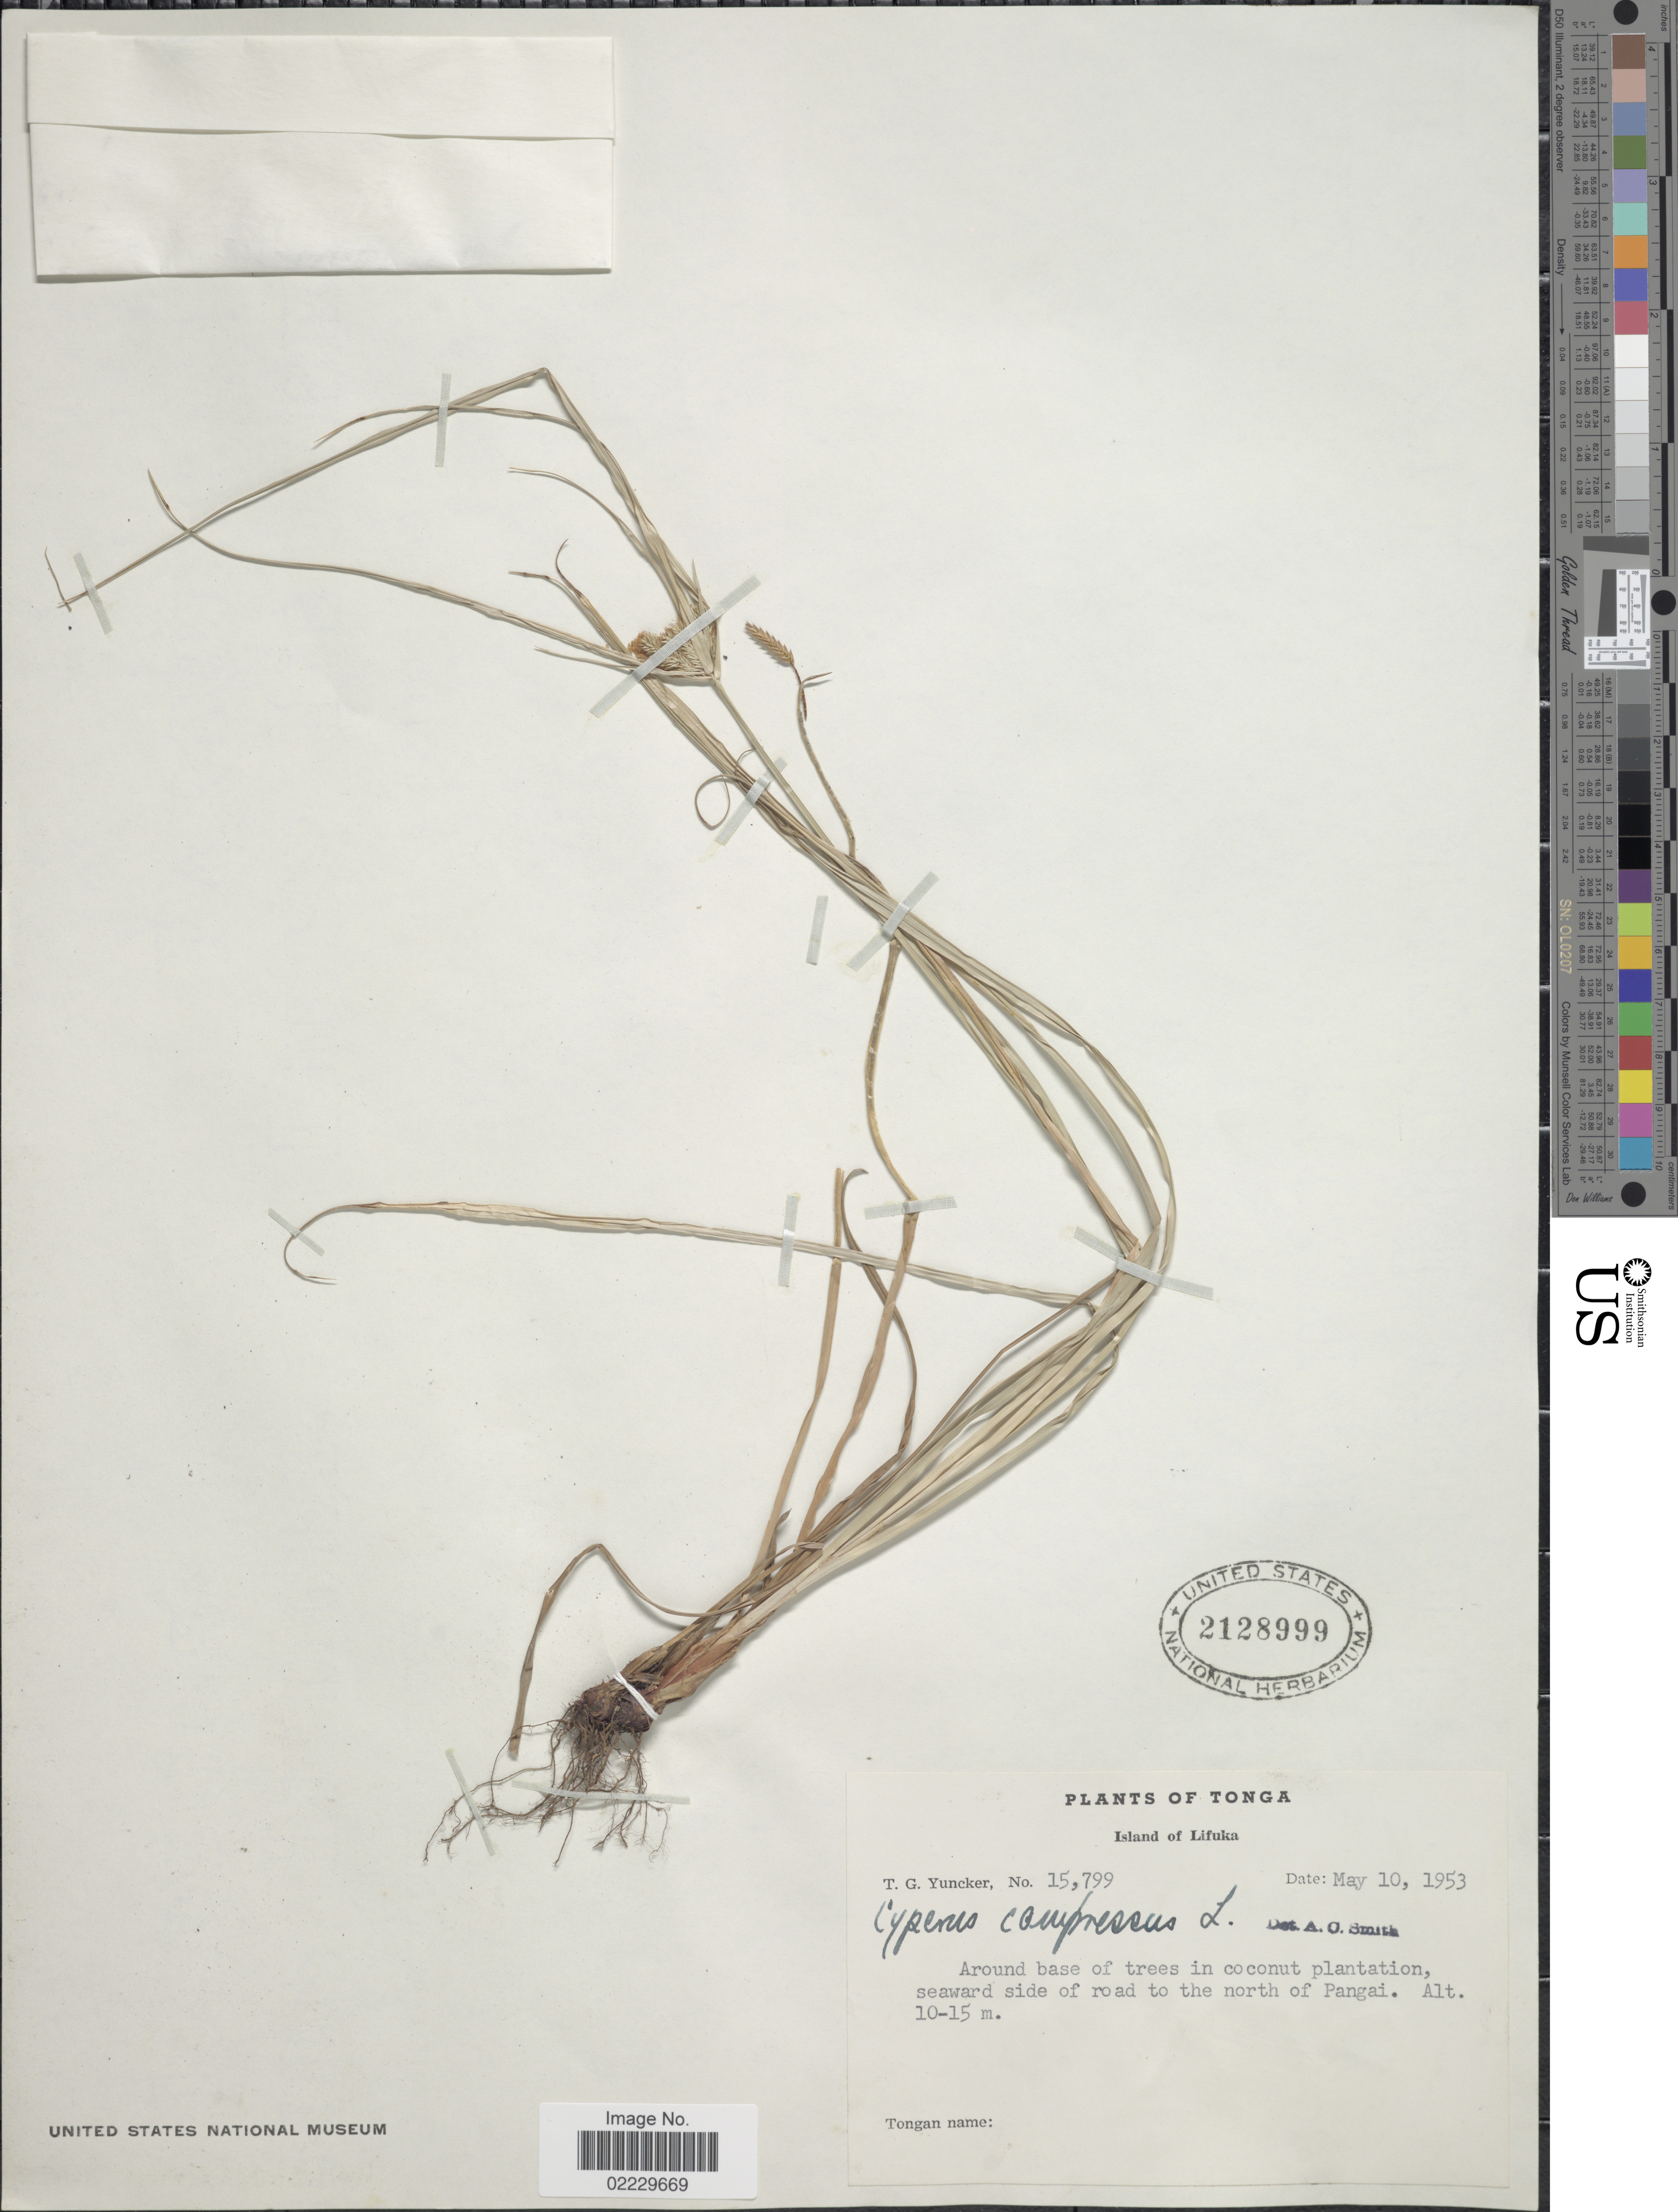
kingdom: Plantae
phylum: Tracheophyta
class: Liliopsida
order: Poales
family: Cyperaceae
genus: Cyperus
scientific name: Cyperus compressus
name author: L.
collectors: T. G. Yuncker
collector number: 15799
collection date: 1953-05-10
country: Tonga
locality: Island of Lifuka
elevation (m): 10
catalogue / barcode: US 2128999